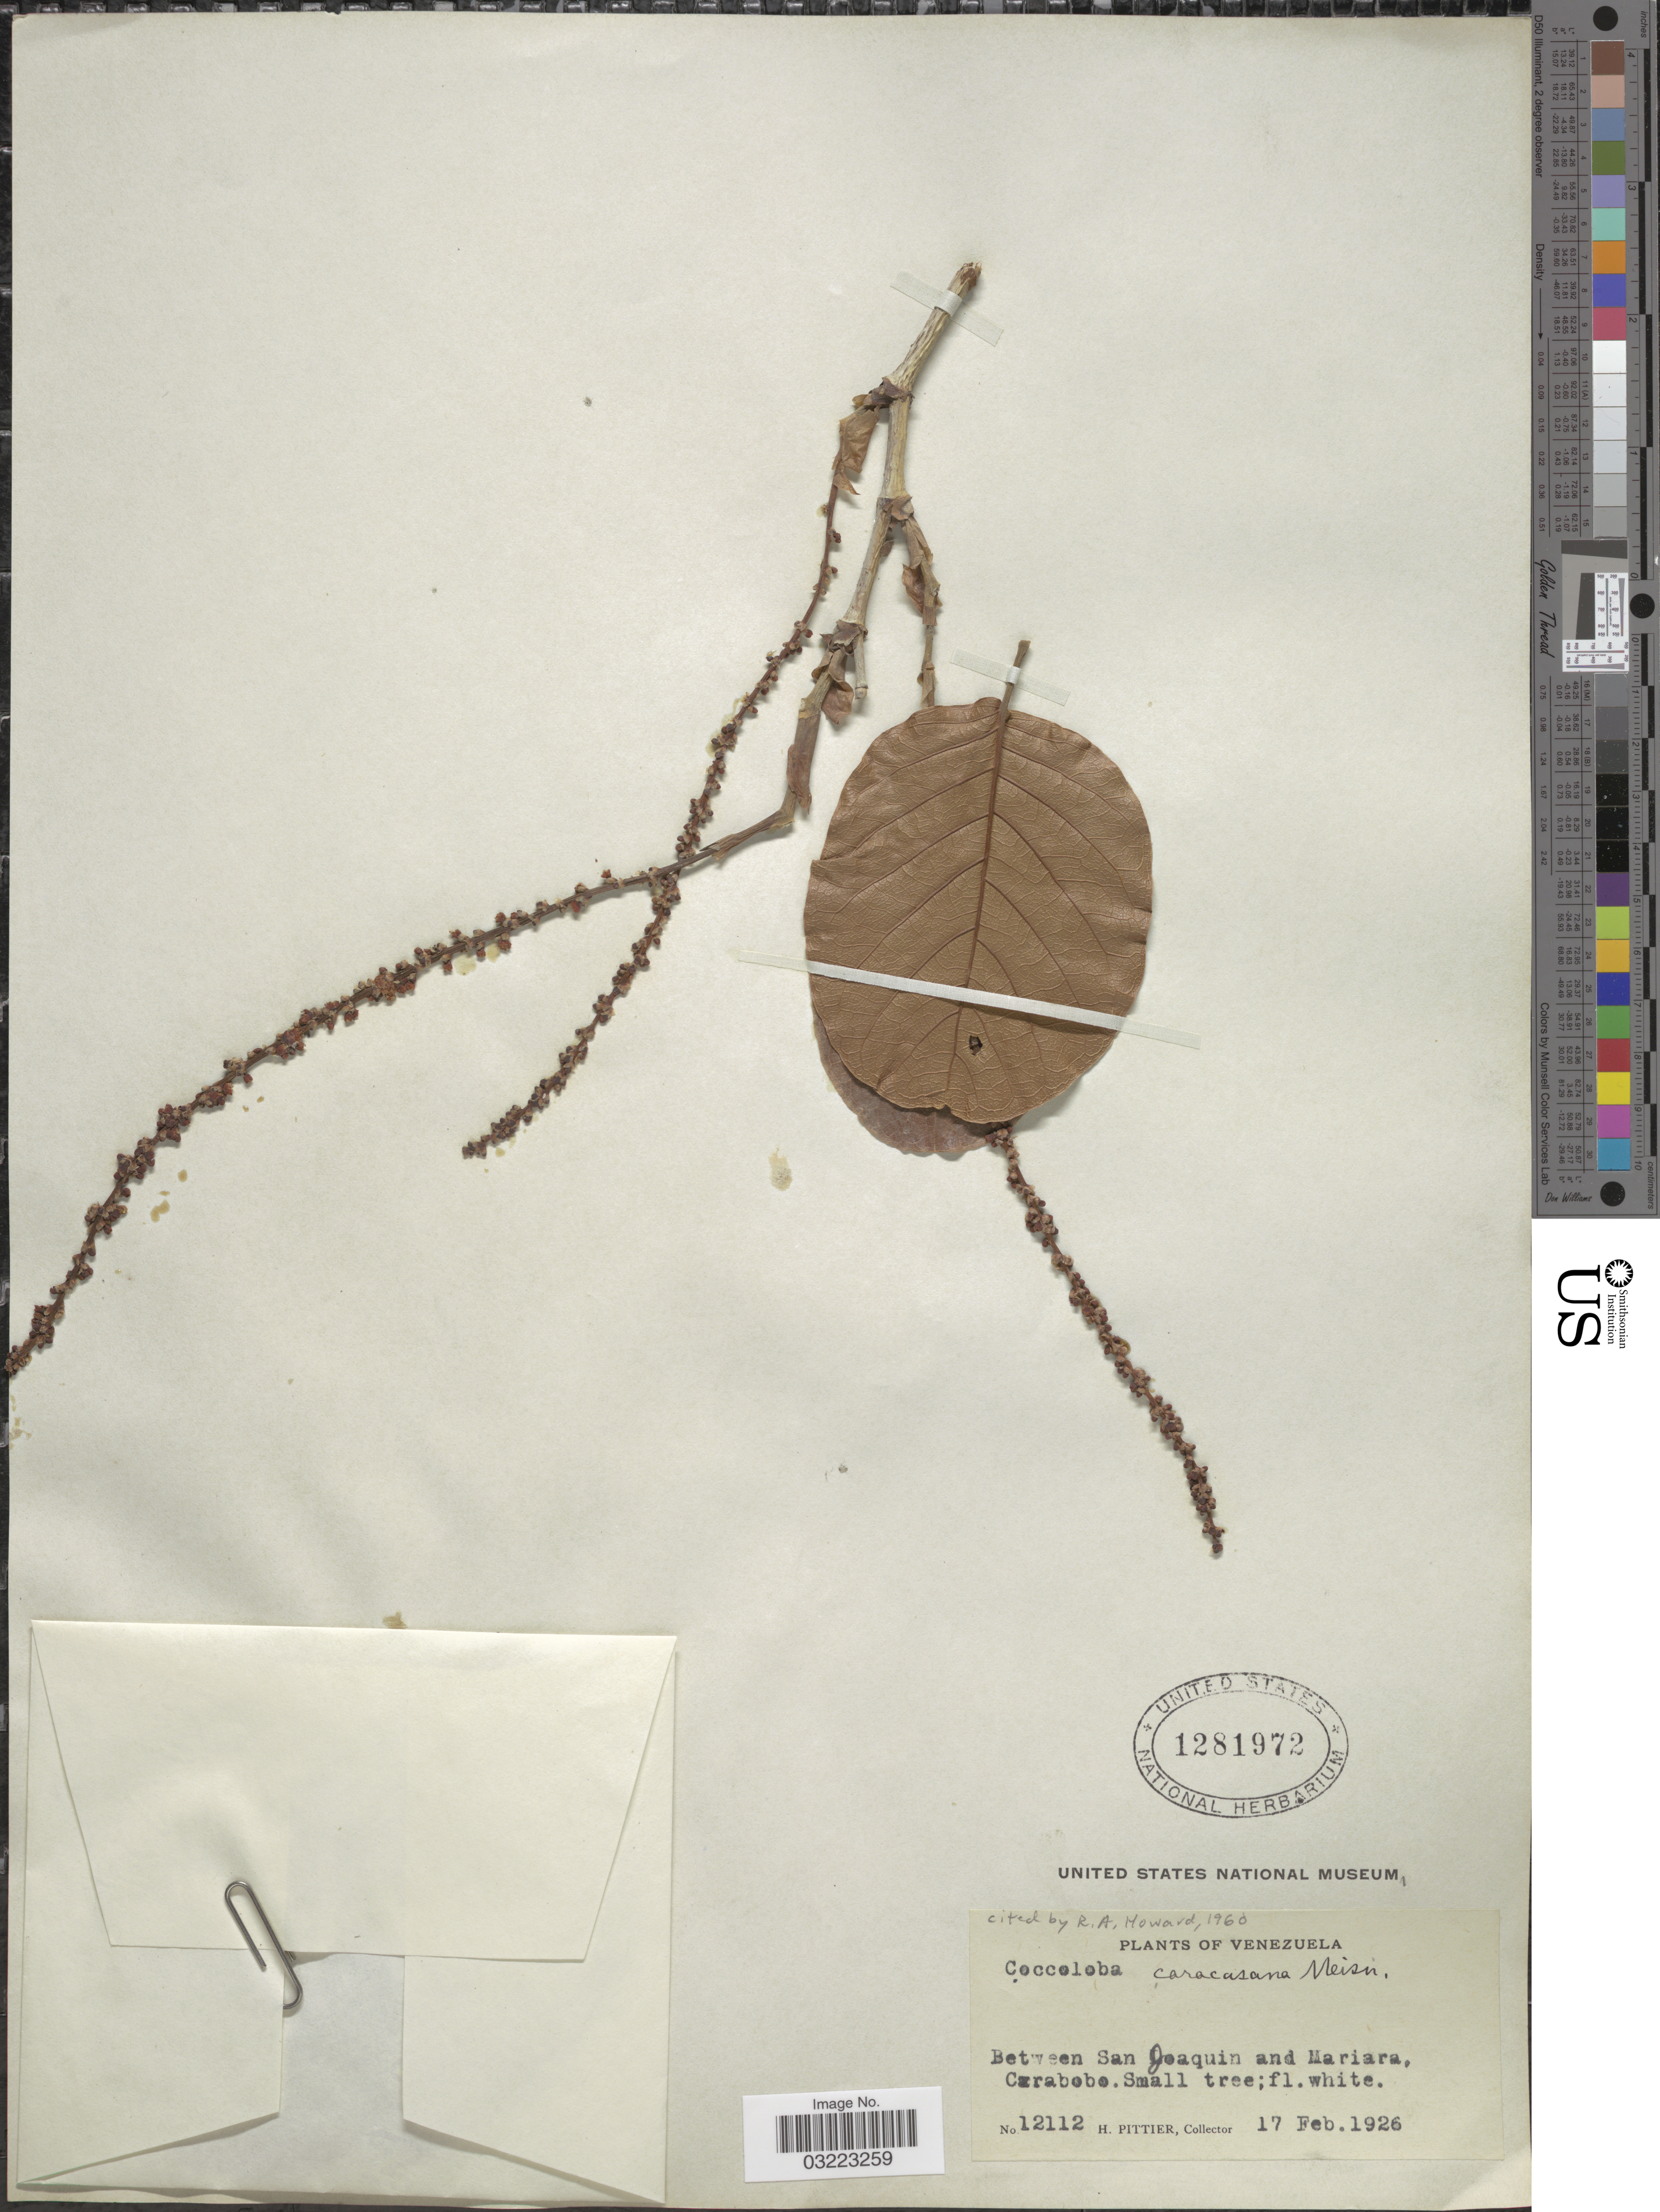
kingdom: Plantae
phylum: Tracheophyta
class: Magnoliopsida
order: Caryophyllales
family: Polygonaceae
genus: Coccoloba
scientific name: Coccoloba caracasana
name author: Meisn.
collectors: H. F. Pittier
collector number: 12112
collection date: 1926-02-17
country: Venezuela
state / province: Carabobo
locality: Between San Joaquin and Mariara.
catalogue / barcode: US 1281972